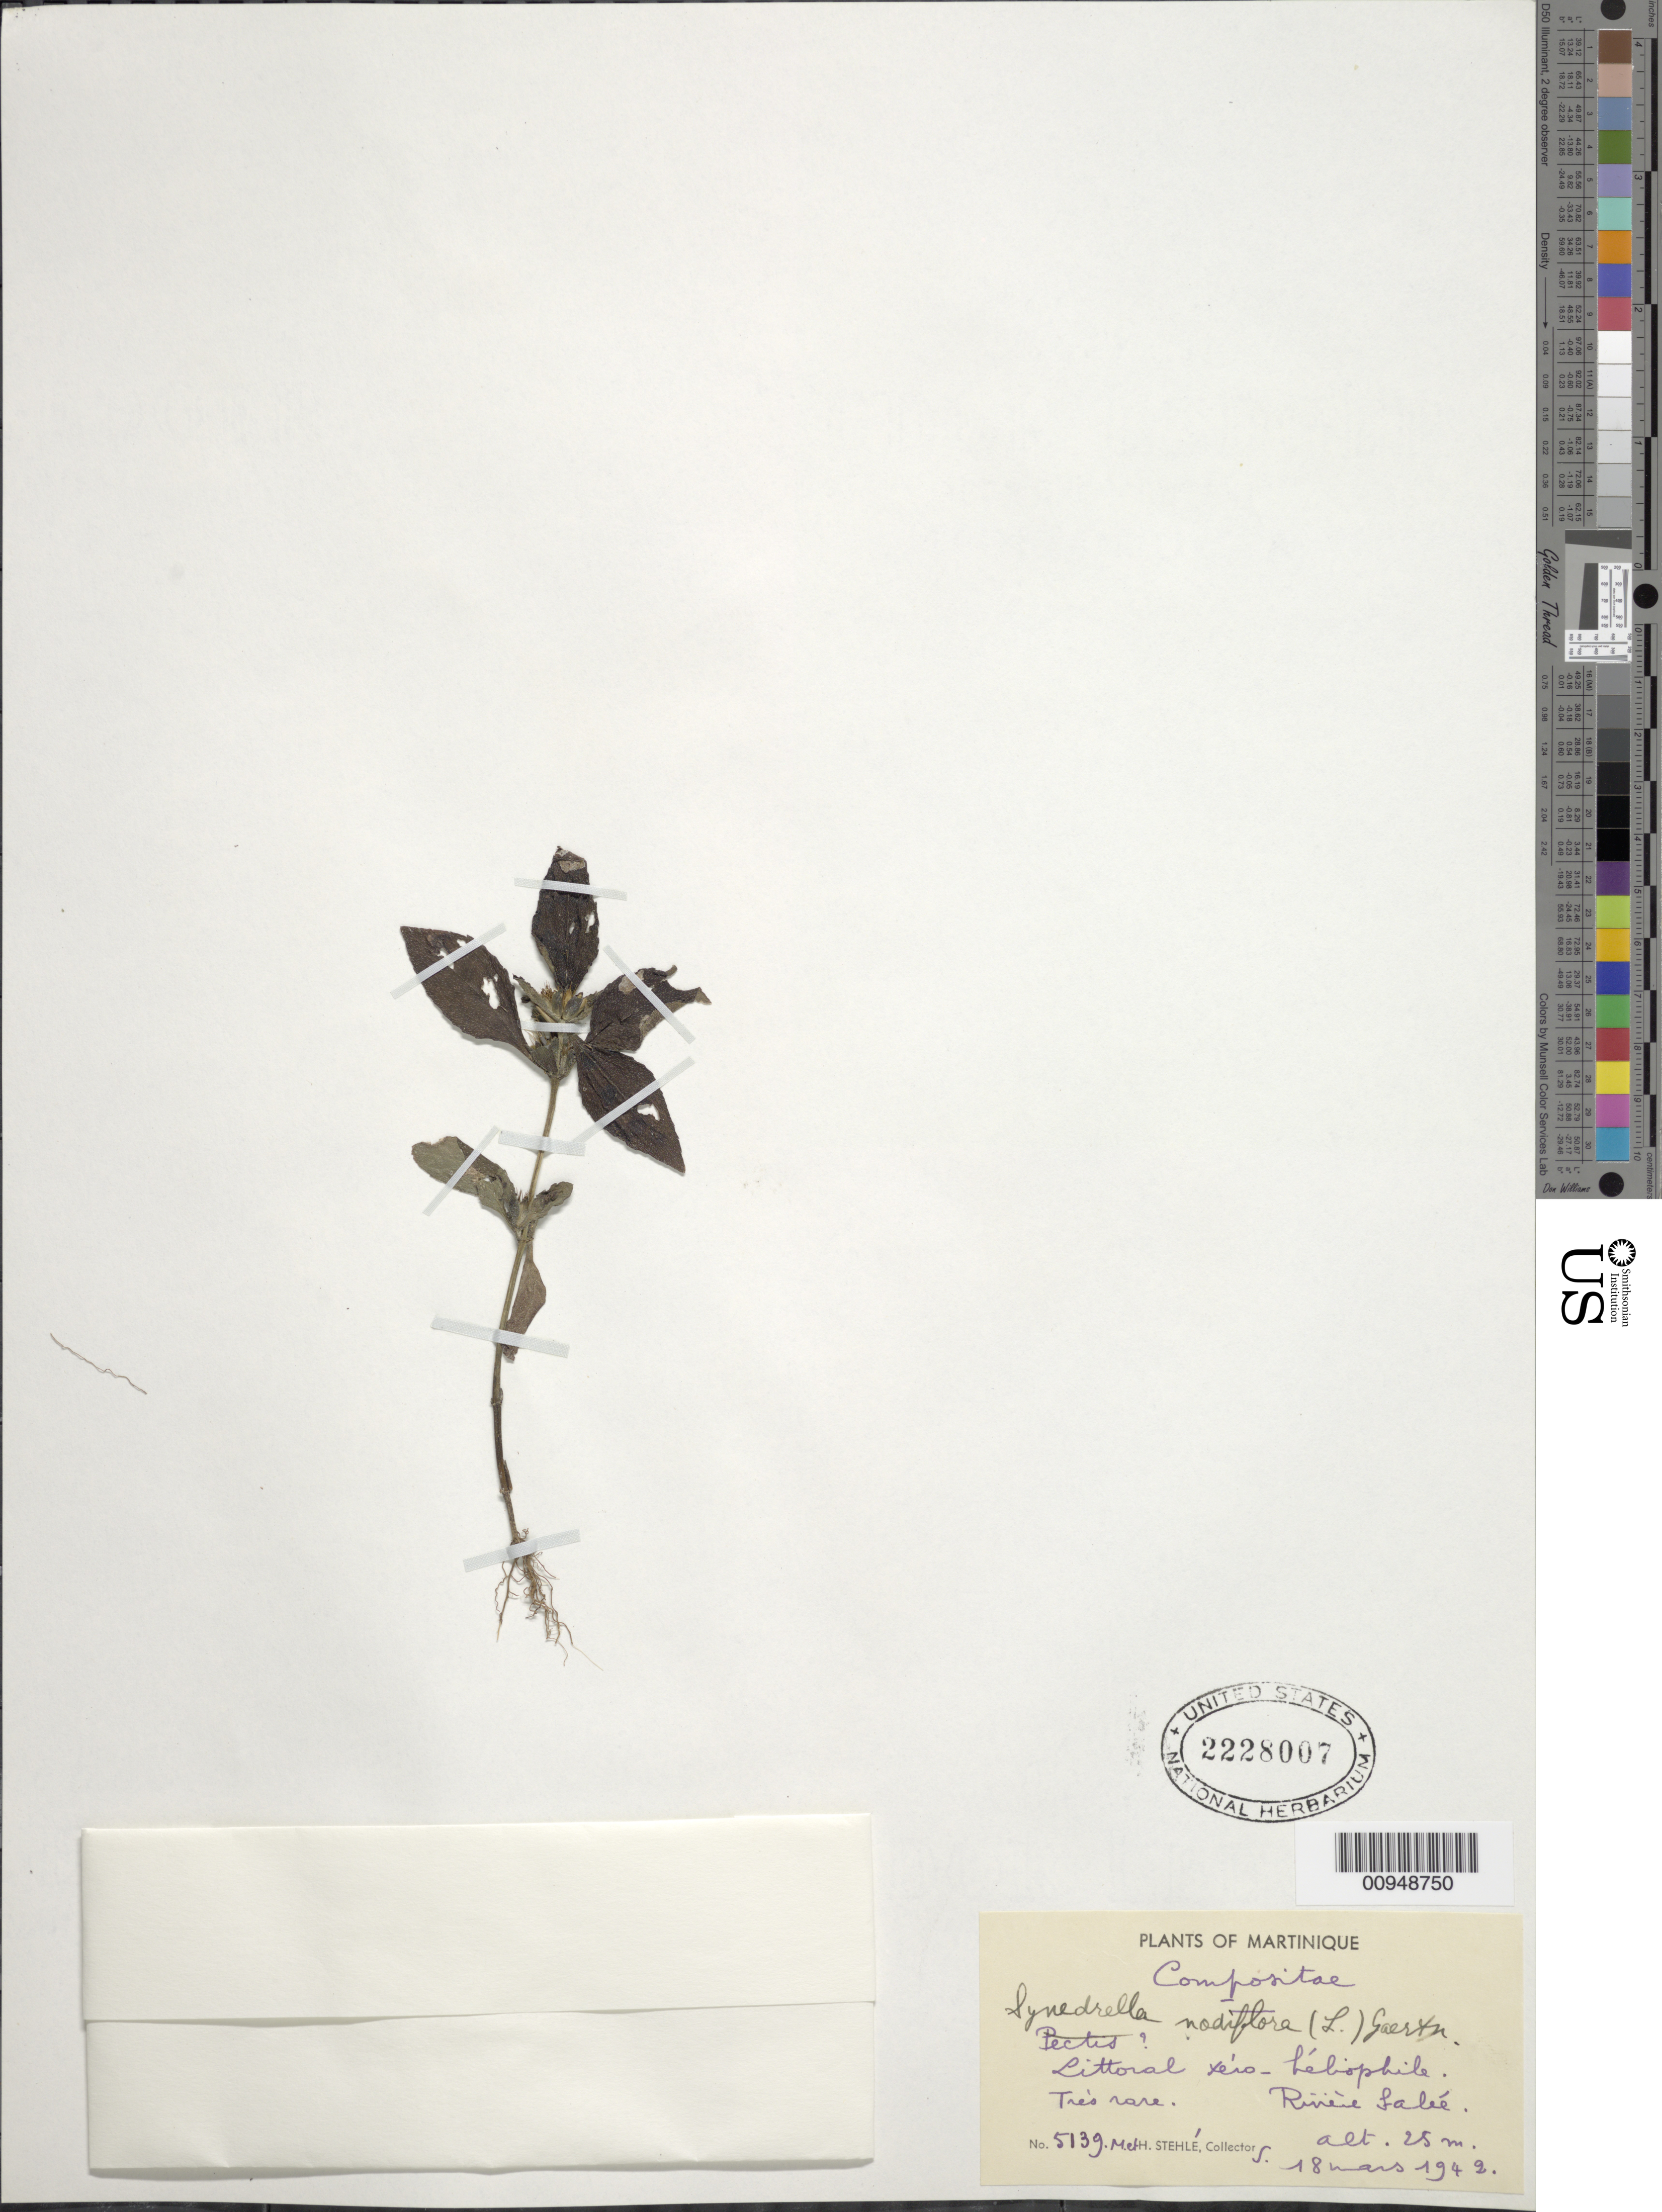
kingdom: Plantae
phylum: Tracheophyta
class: Magnoliopsida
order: Asterales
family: Asteraceae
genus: Synedrella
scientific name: Synedrella nodiflora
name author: (L.) Gaertn.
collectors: H. Stehlé & M. Stehlé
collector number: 5139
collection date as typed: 18 Mar 1948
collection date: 1948-03-18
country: Martinique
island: Martinique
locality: Rivière Salée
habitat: Littoral xéro-héliophile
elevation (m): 25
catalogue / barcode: US 2228007